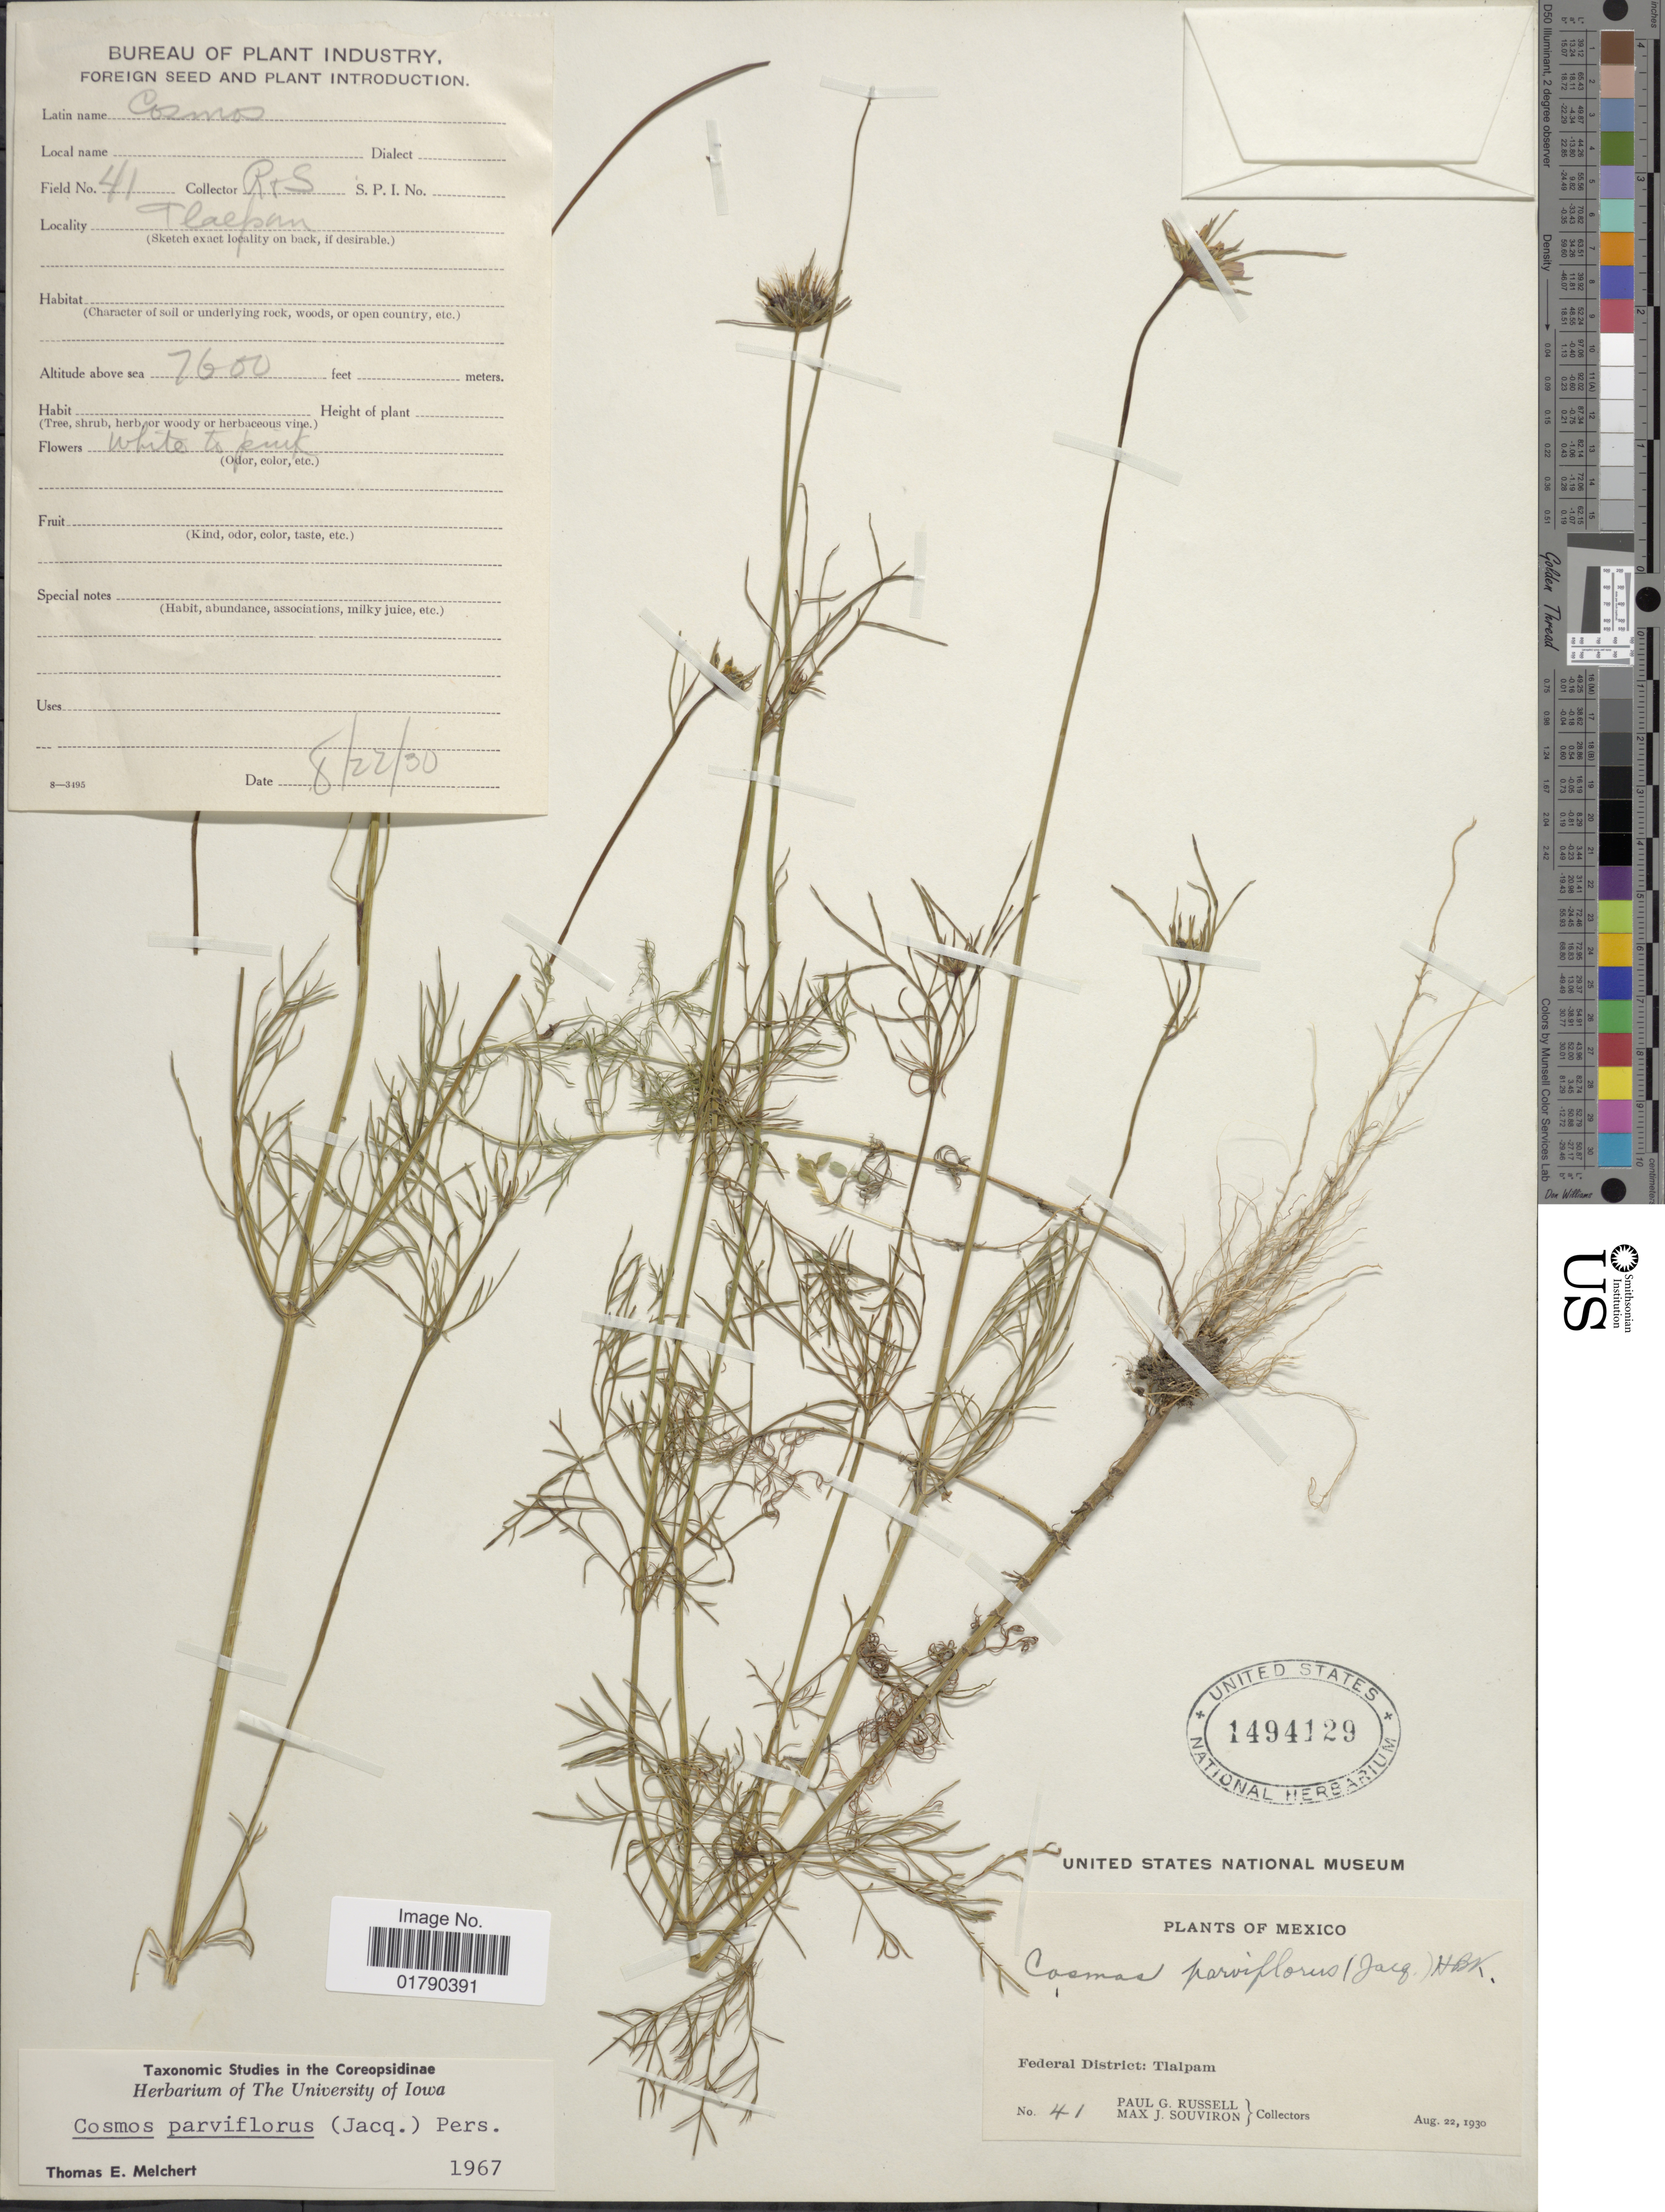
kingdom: Plantae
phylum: Tracheophyta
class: Magnoliopsida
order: Asterales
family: Asteraceae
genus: Cosmos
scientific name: Cosmos parviflorus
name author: (Jacq.) Pers.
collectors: P. G. Russell & M. J. Souviron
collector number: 41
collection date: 1930-08-22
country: Mexico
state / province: Distrito Federal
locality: Federal District, Tlalpam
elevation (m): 2316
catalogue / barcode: US 1494129